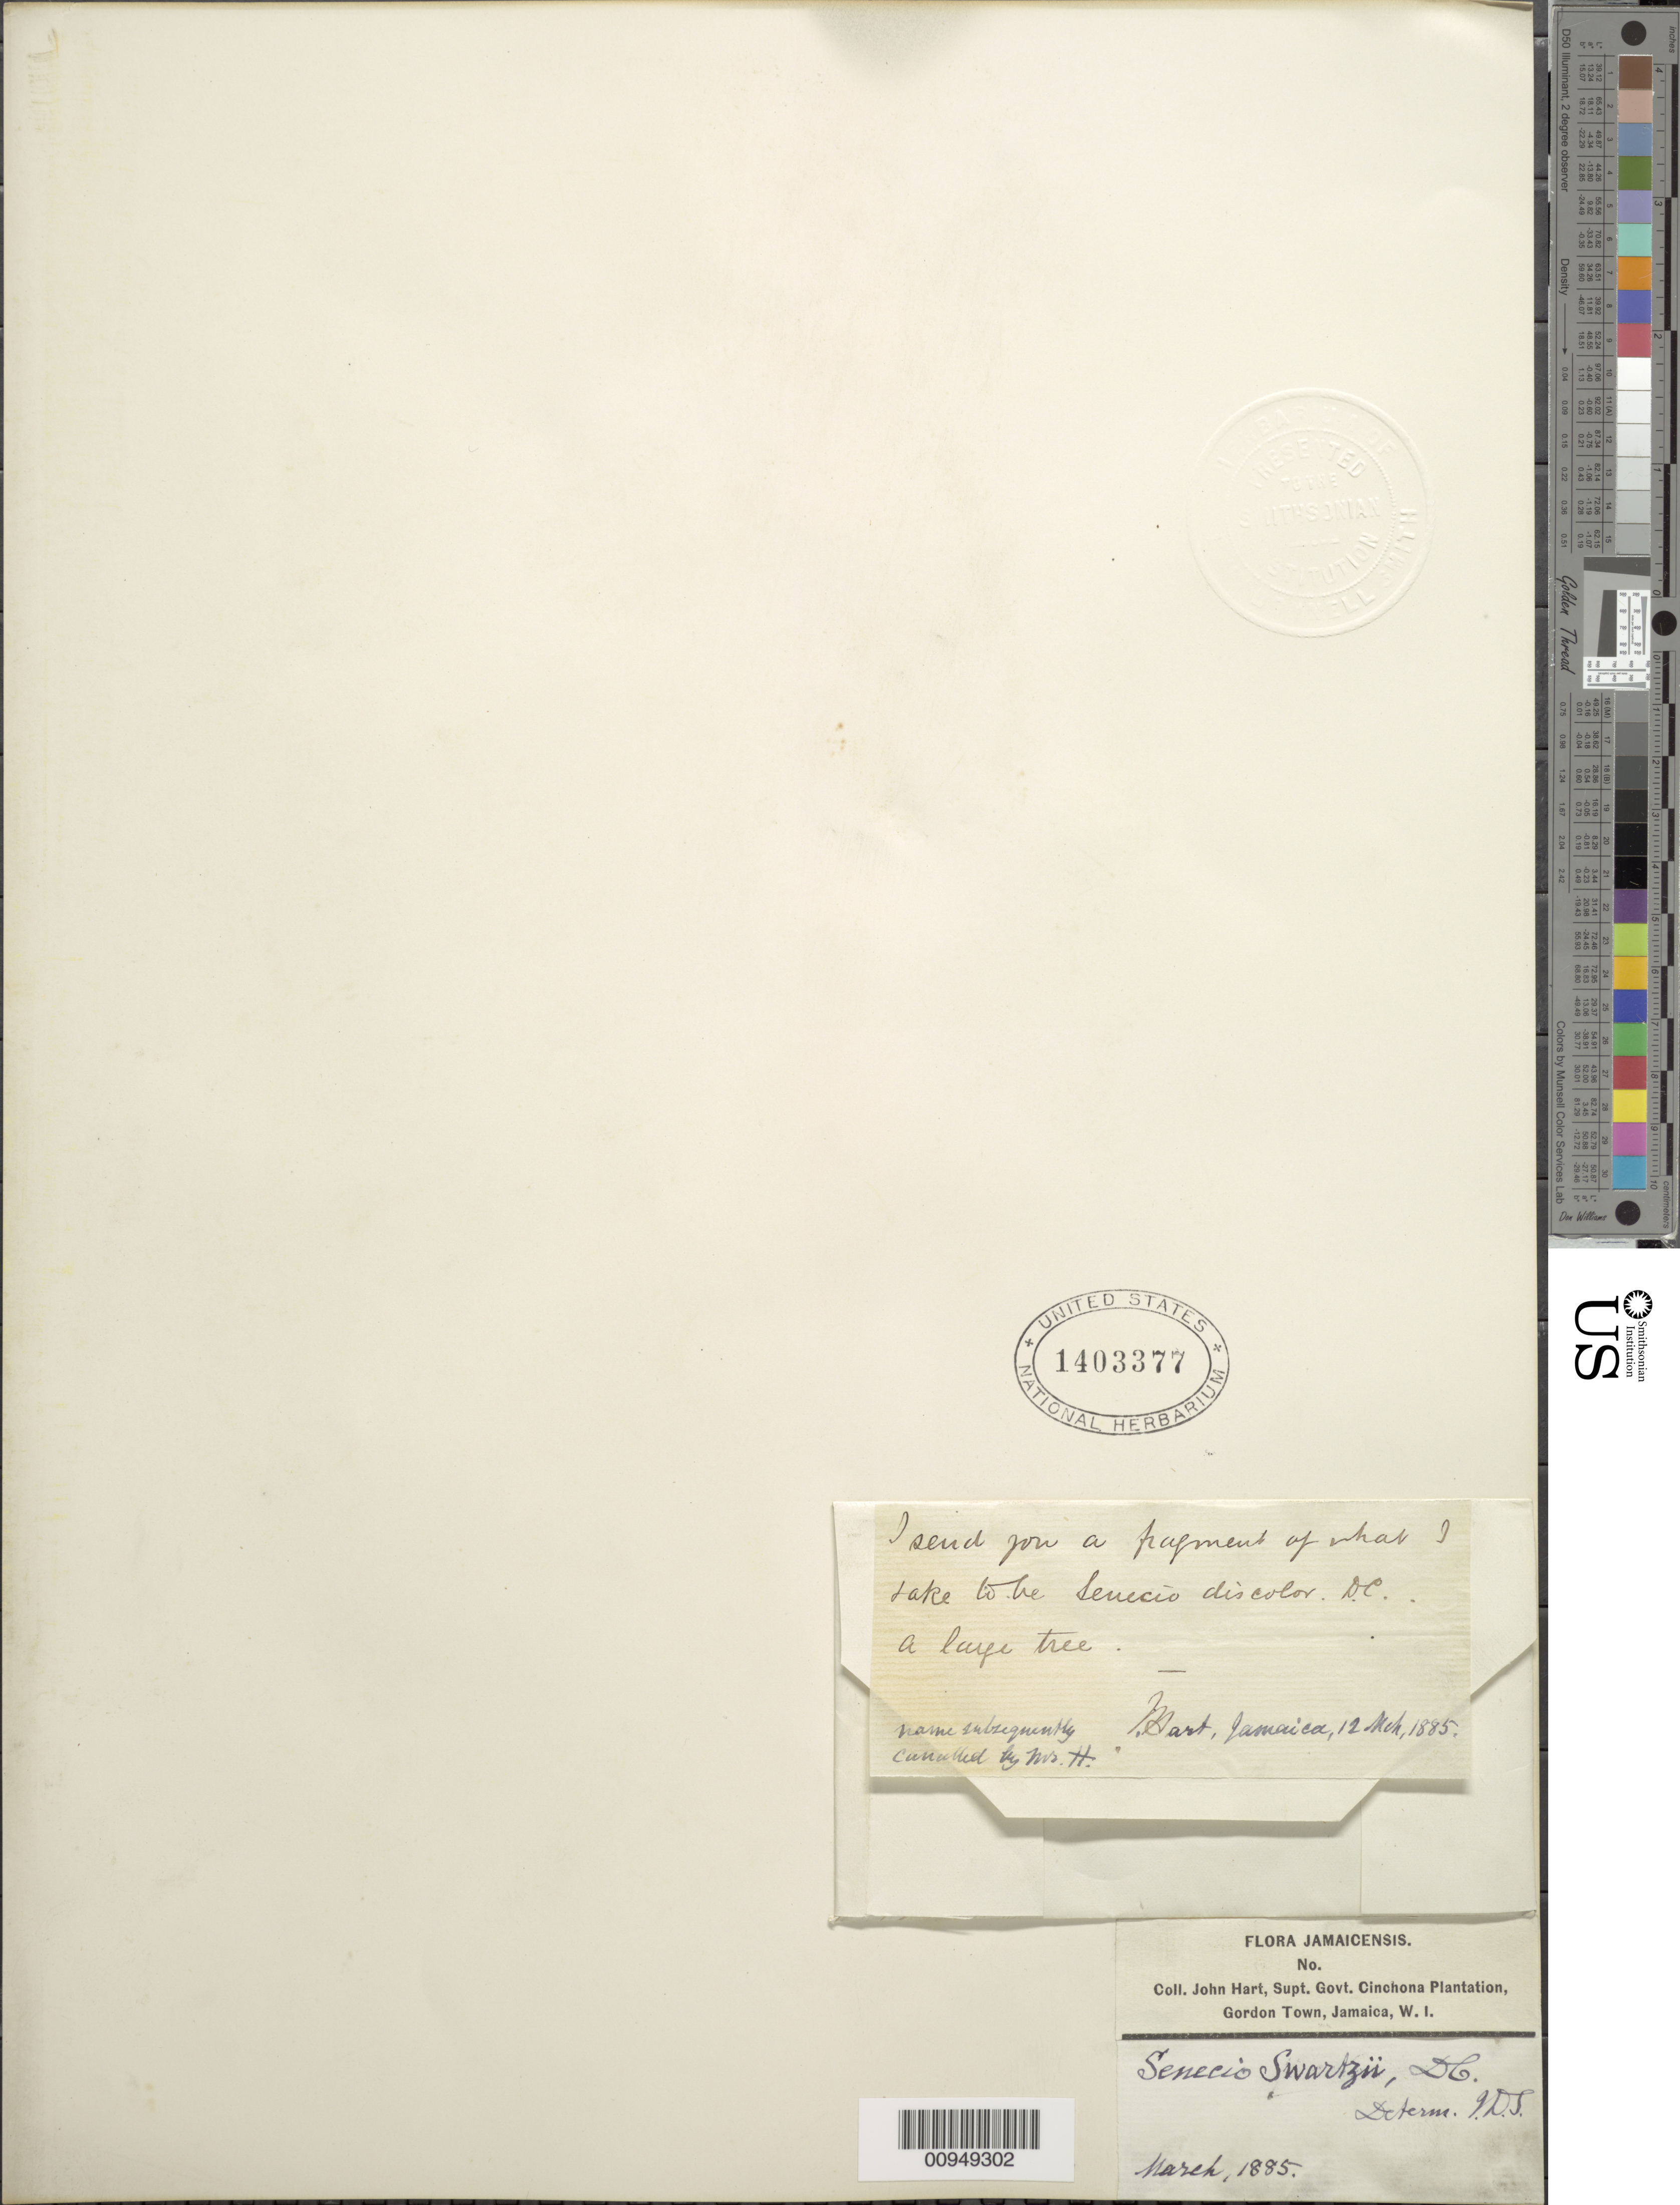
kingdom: Plantae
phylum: Tracheophyta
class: Magnoliopsida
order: Asterales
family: Asteraceae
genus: Senecio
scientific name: Senecio sp.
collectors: J. Hart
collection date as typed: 12 Mar 1885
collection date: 1885-03-12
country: Jamaica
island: Jamaica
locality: Gordon Town, Supt. Govt. Cinchona Plantation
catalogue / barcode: US 1403377